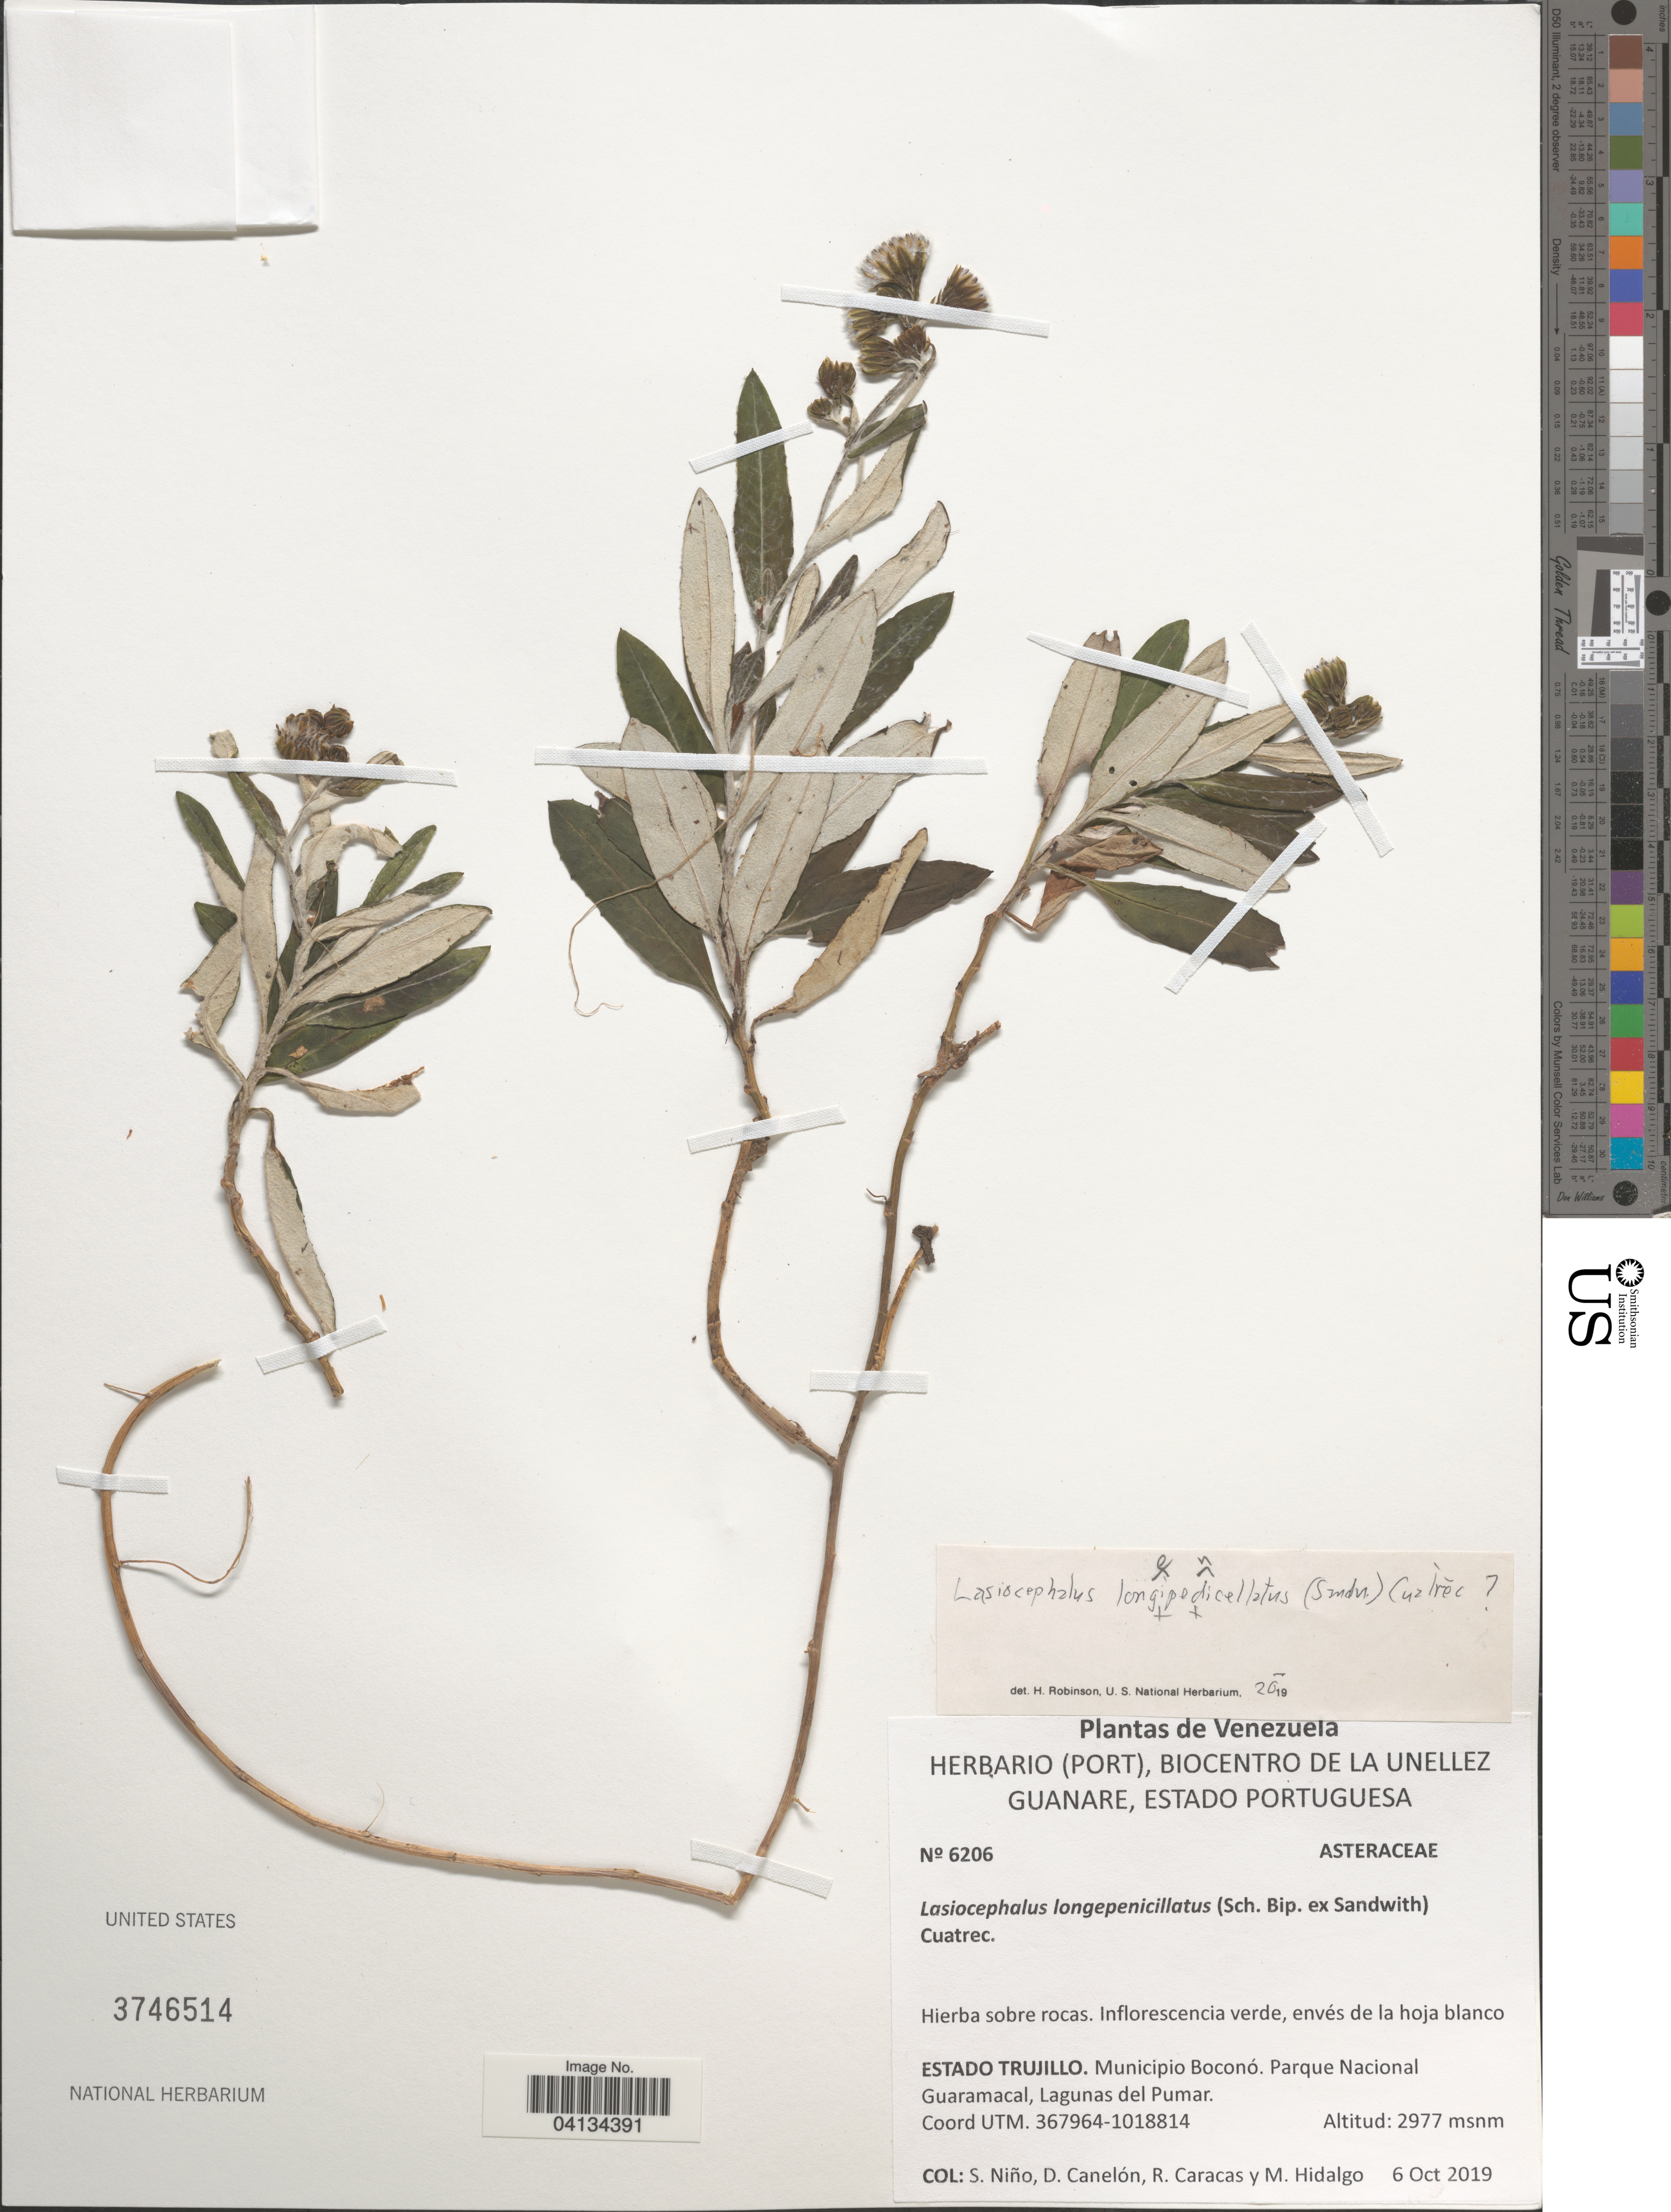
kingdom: Plantae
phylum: Tracheophyta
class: Magnoliopsida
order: Asterales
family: Asteraceae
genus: Senecio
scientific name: Senecio longepenicillatus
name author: Sch. Bip. ex Sandw.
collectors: S. M. Niño, D. Canelón, R. Caracas & M. Hidalgo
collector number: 6206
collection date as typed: Transcribed d/m/y: 6/10/2019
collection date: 2019-10-06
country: Venezuela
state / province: Trujillo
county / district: Boconó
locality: Parque Nacional Guaramacal, Lagunas del Pumar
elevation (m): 2977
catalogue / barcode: US 3746514